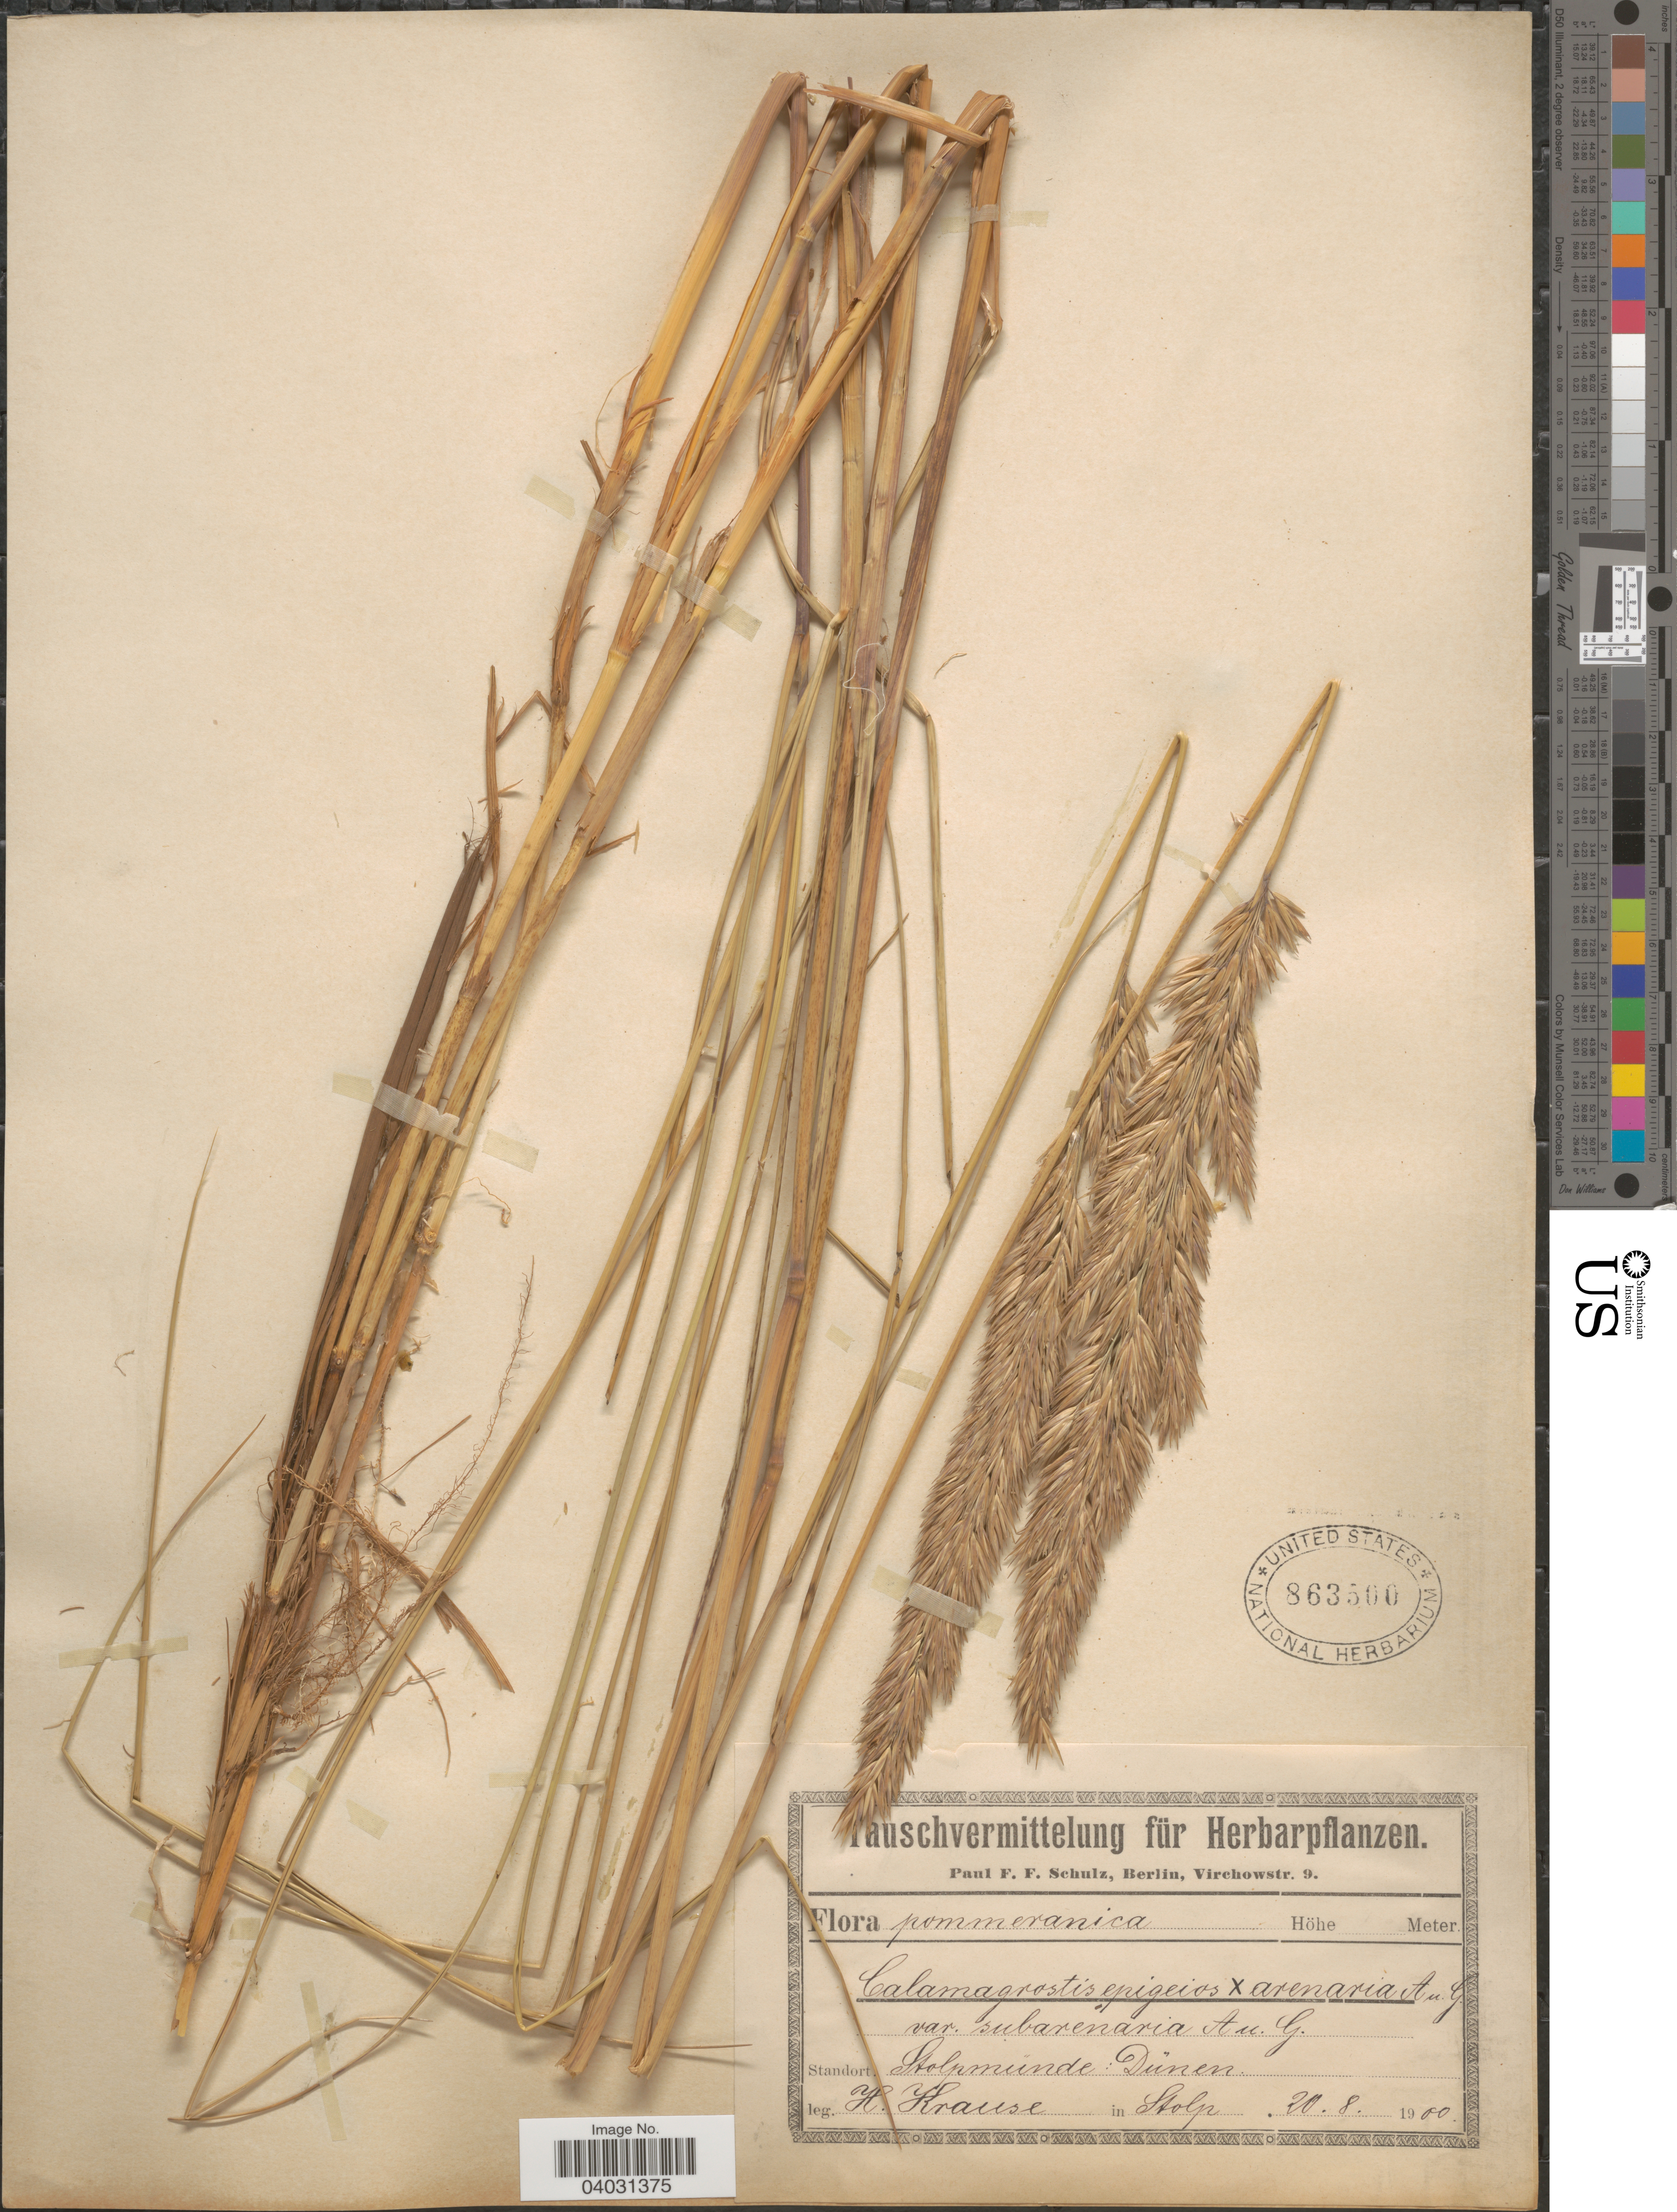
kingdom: Plantae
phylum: Tracheophyta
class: Liliopsida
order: Poales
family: Poaceae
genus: Calamagrostis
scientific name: Calamagrostis epigeios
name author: (L.) Roth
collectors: H. Krause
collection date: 1900-08-20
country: Poland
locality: Pommeranica. Stolpmünde: Dünen. Stolp.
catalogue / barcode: US 863500